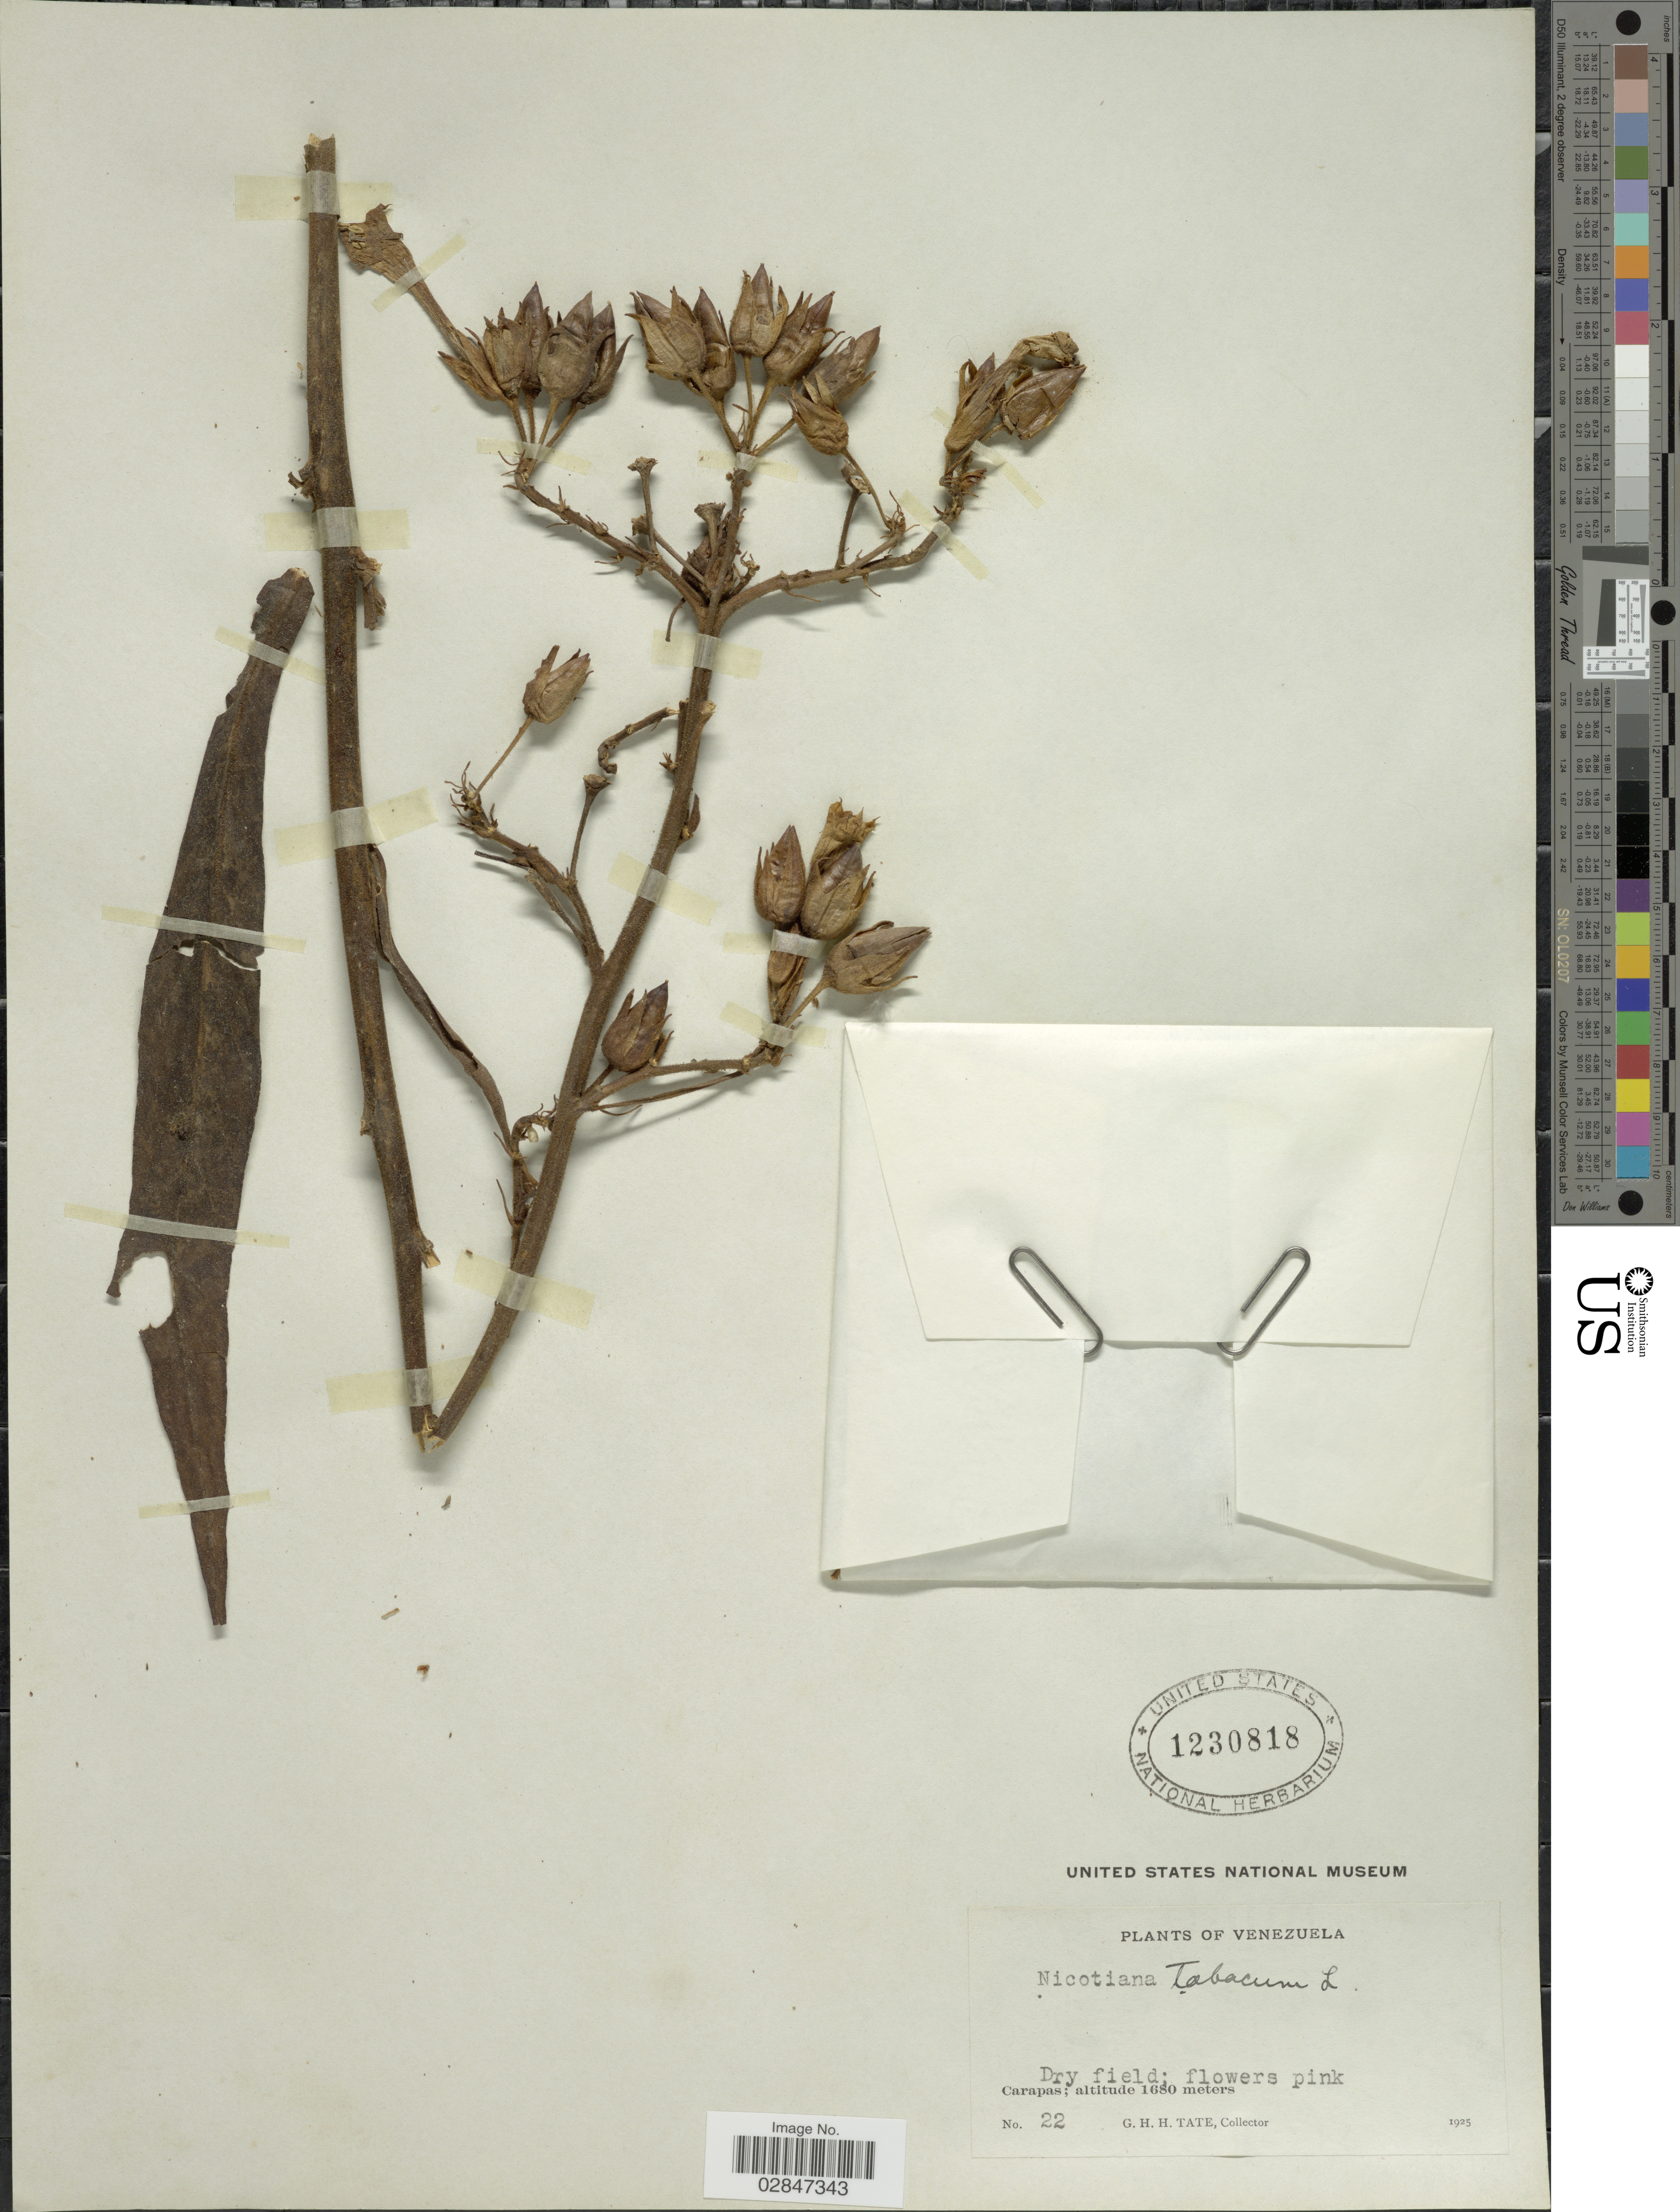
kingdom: Plantae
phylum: Tracheophyta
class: Magnoliopsida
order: Solanales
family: Solanaceae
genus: Nicotiana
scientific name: Nicotiana tabacum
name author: L.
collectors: G. H. H.Tate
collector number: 22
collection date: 1925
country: Venezuela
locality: Carapas.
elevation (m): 1680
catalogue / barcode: US 1230818